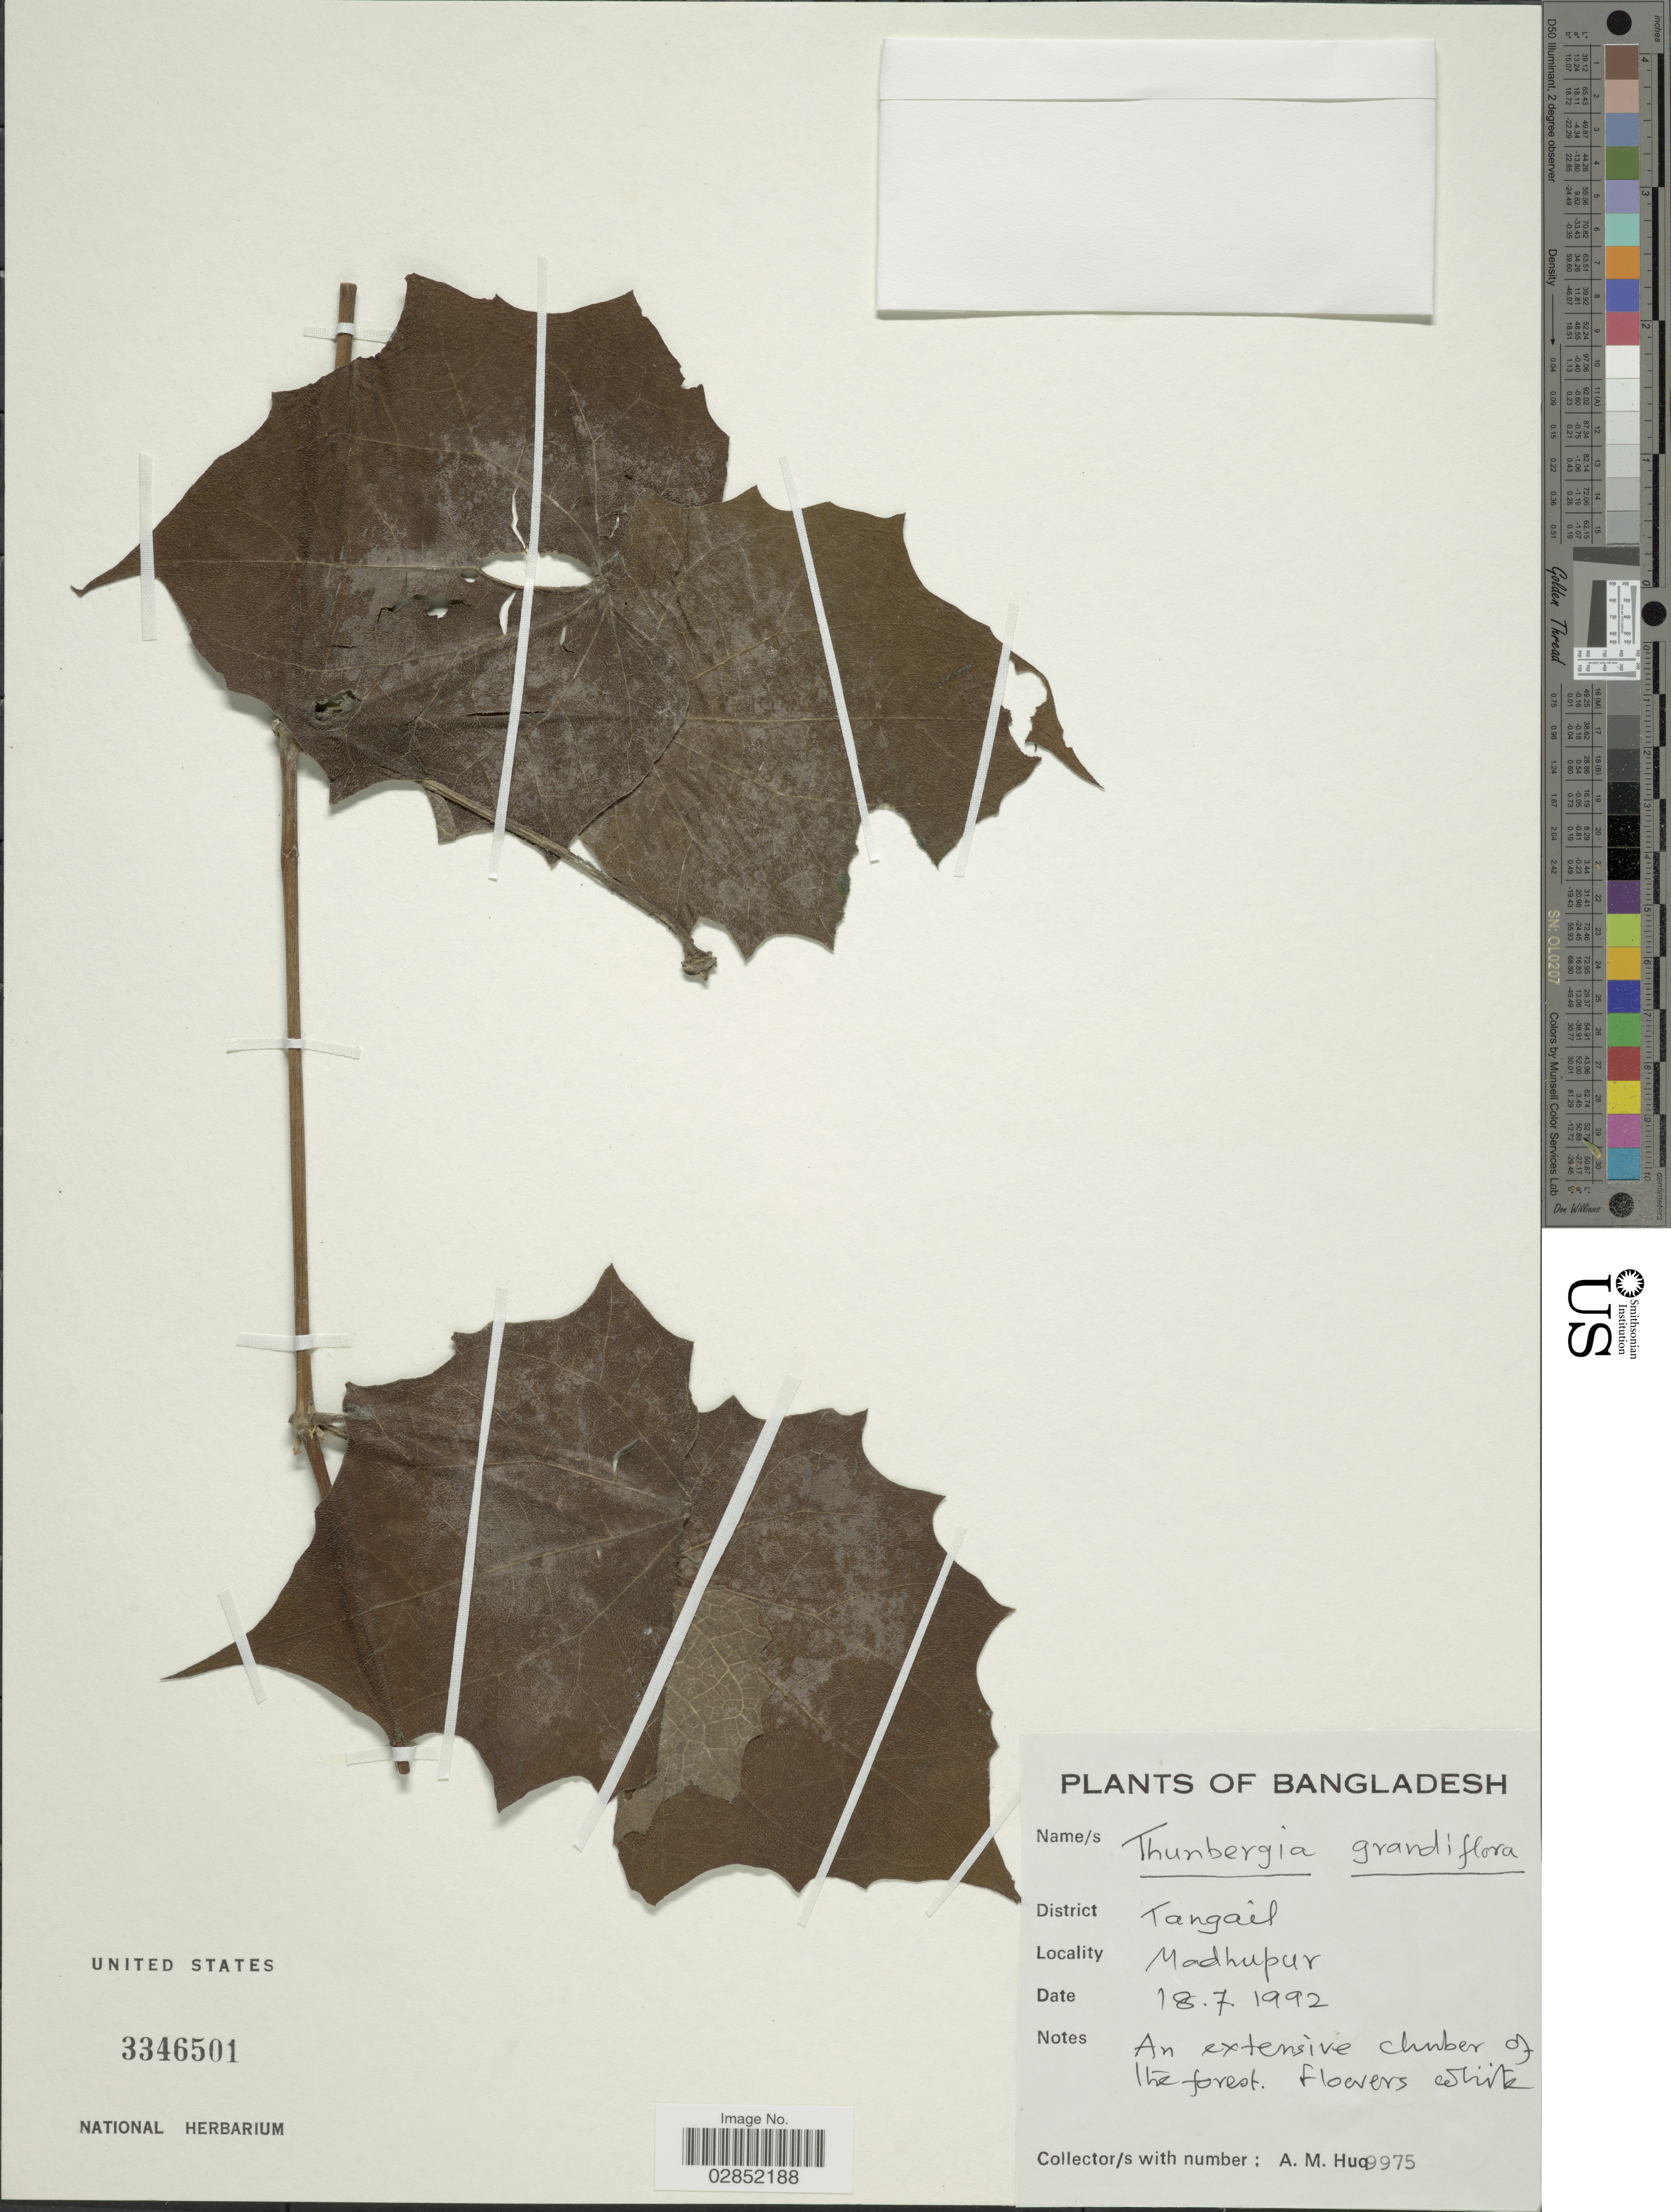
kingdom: Plantae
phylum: Tracheophyta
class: Magnoliopsida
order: Lamiales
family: Acanthaceae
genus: Thunbergia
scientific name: Thunbergia grandiflora 'Alba'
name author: (Roxb. ex Rottler) Roxb.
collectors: A. M. Huq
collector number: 9975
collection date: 1992-07-18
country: Bangladesh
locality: District Tangail. Madhupur.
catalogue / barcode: US 3346501